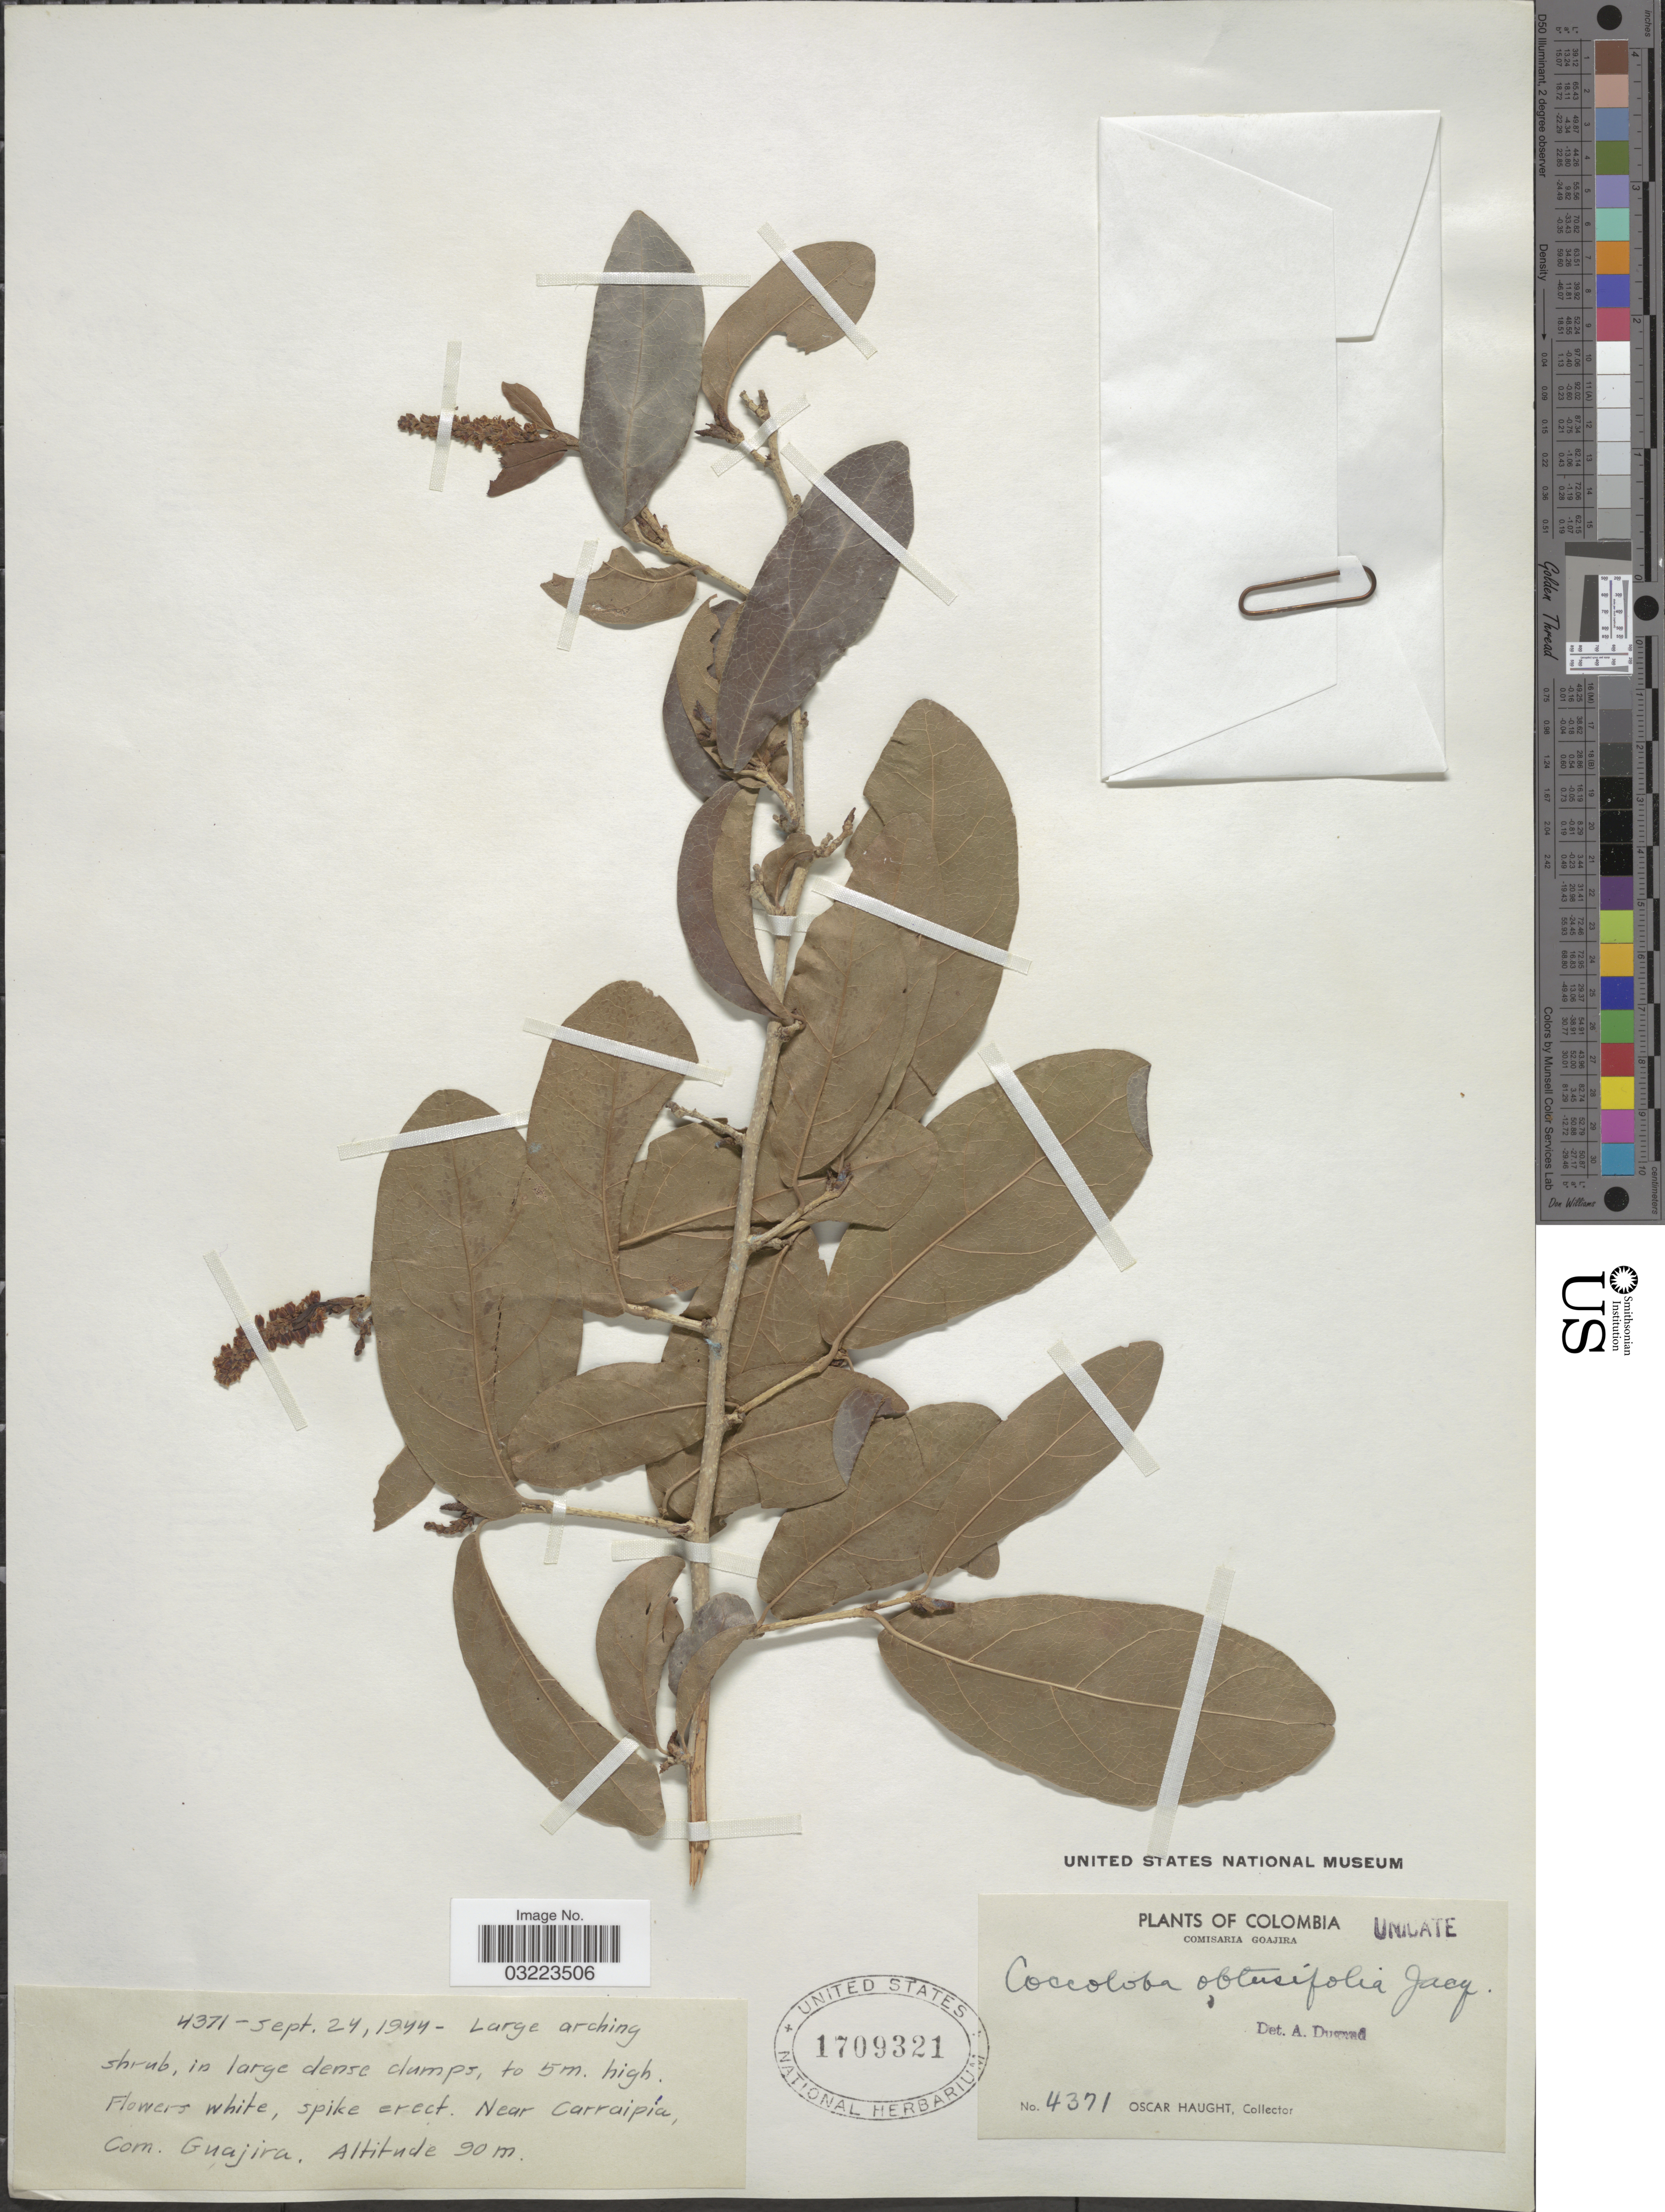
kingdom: Plantae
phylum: Tracheophyta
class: Magnoliopsida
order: Caryophyllales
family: Polygonaceae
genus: Coccoloba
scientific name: Coccoloba obtusifolia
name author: Jacq.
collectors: O. L. Haught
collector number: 4371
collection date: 1944-09-24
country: Colombia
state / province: La Guajira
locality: Near Carraipía, Com. Guajira, Comisaria Goajira.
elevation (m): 90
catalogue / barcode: US 1709321